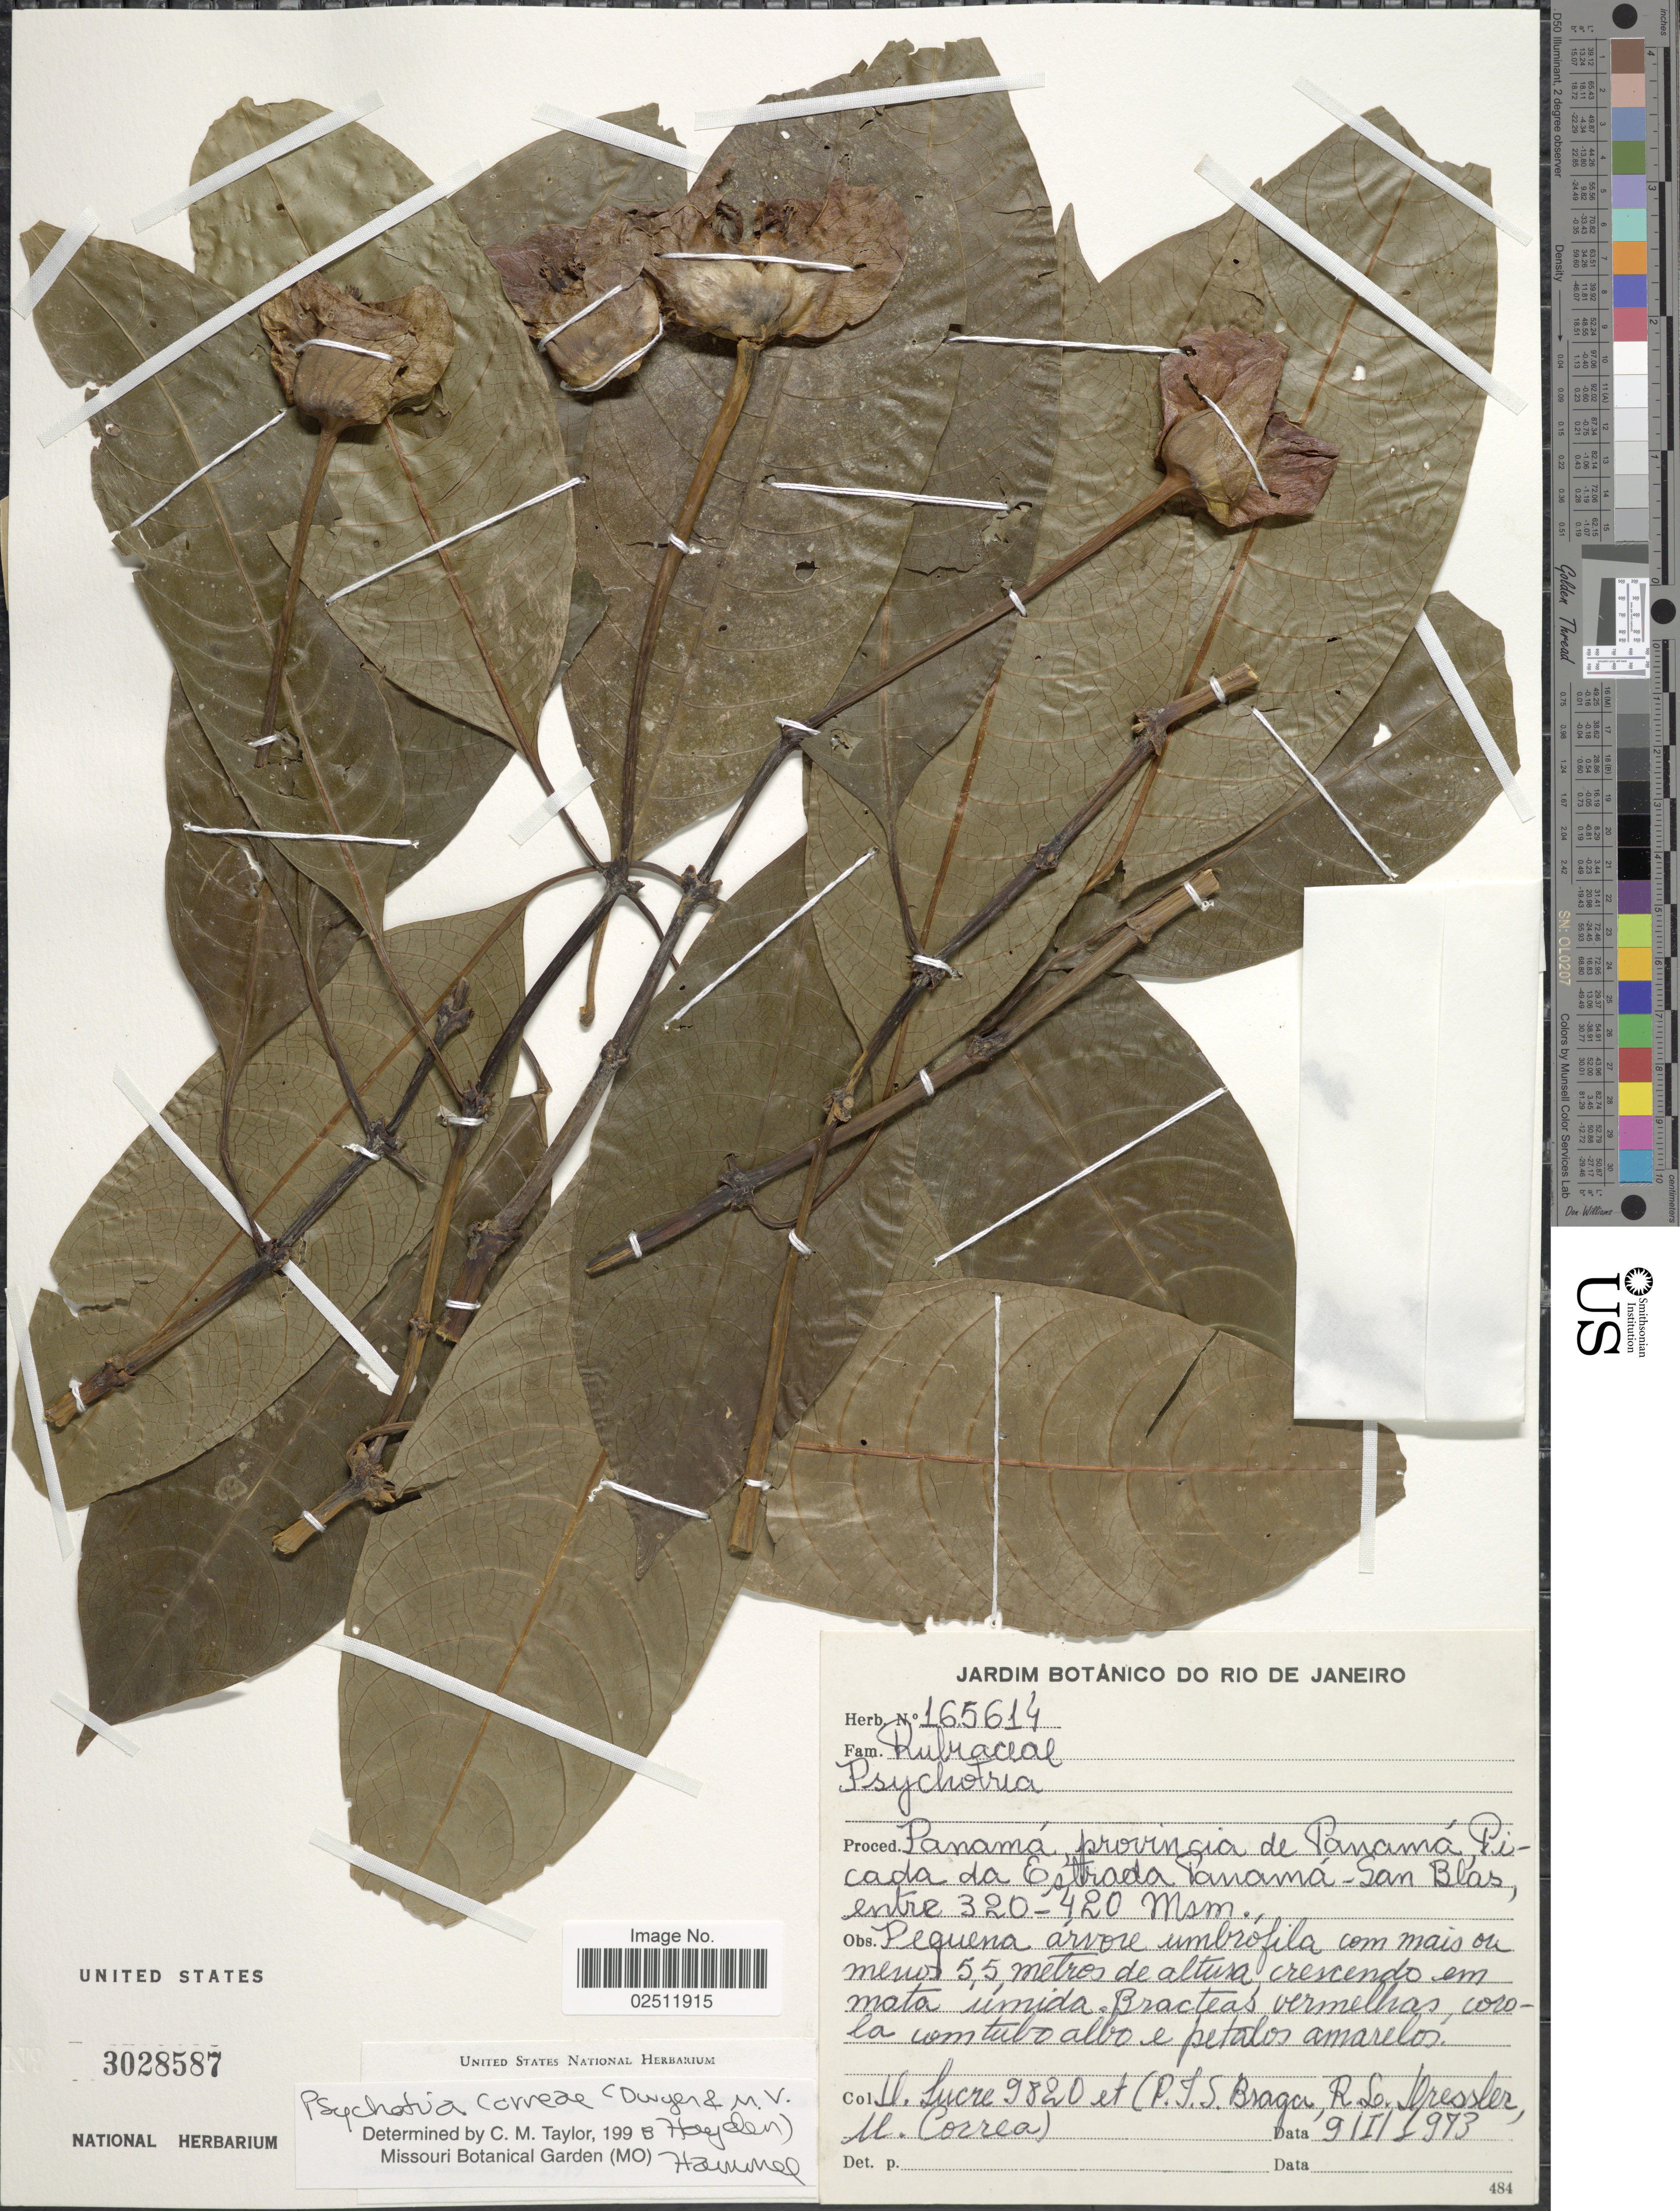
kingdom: Plantae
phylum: Tracheophyta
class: Magnoliopsida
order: Gentianales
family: Rubiaceae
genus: Psychotria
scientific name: Psychotria correae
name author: (Dwyer & M.V. Hayden) C.M. Taylor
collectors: D. Sucre, P. I. S. Braga, R. Dressler & M. Correa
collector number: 9820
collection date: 1973-01-09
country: Panama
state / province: Panamá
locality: Picada da Estrada Panama- San Blas.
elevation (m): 320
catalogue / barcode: US 3028587